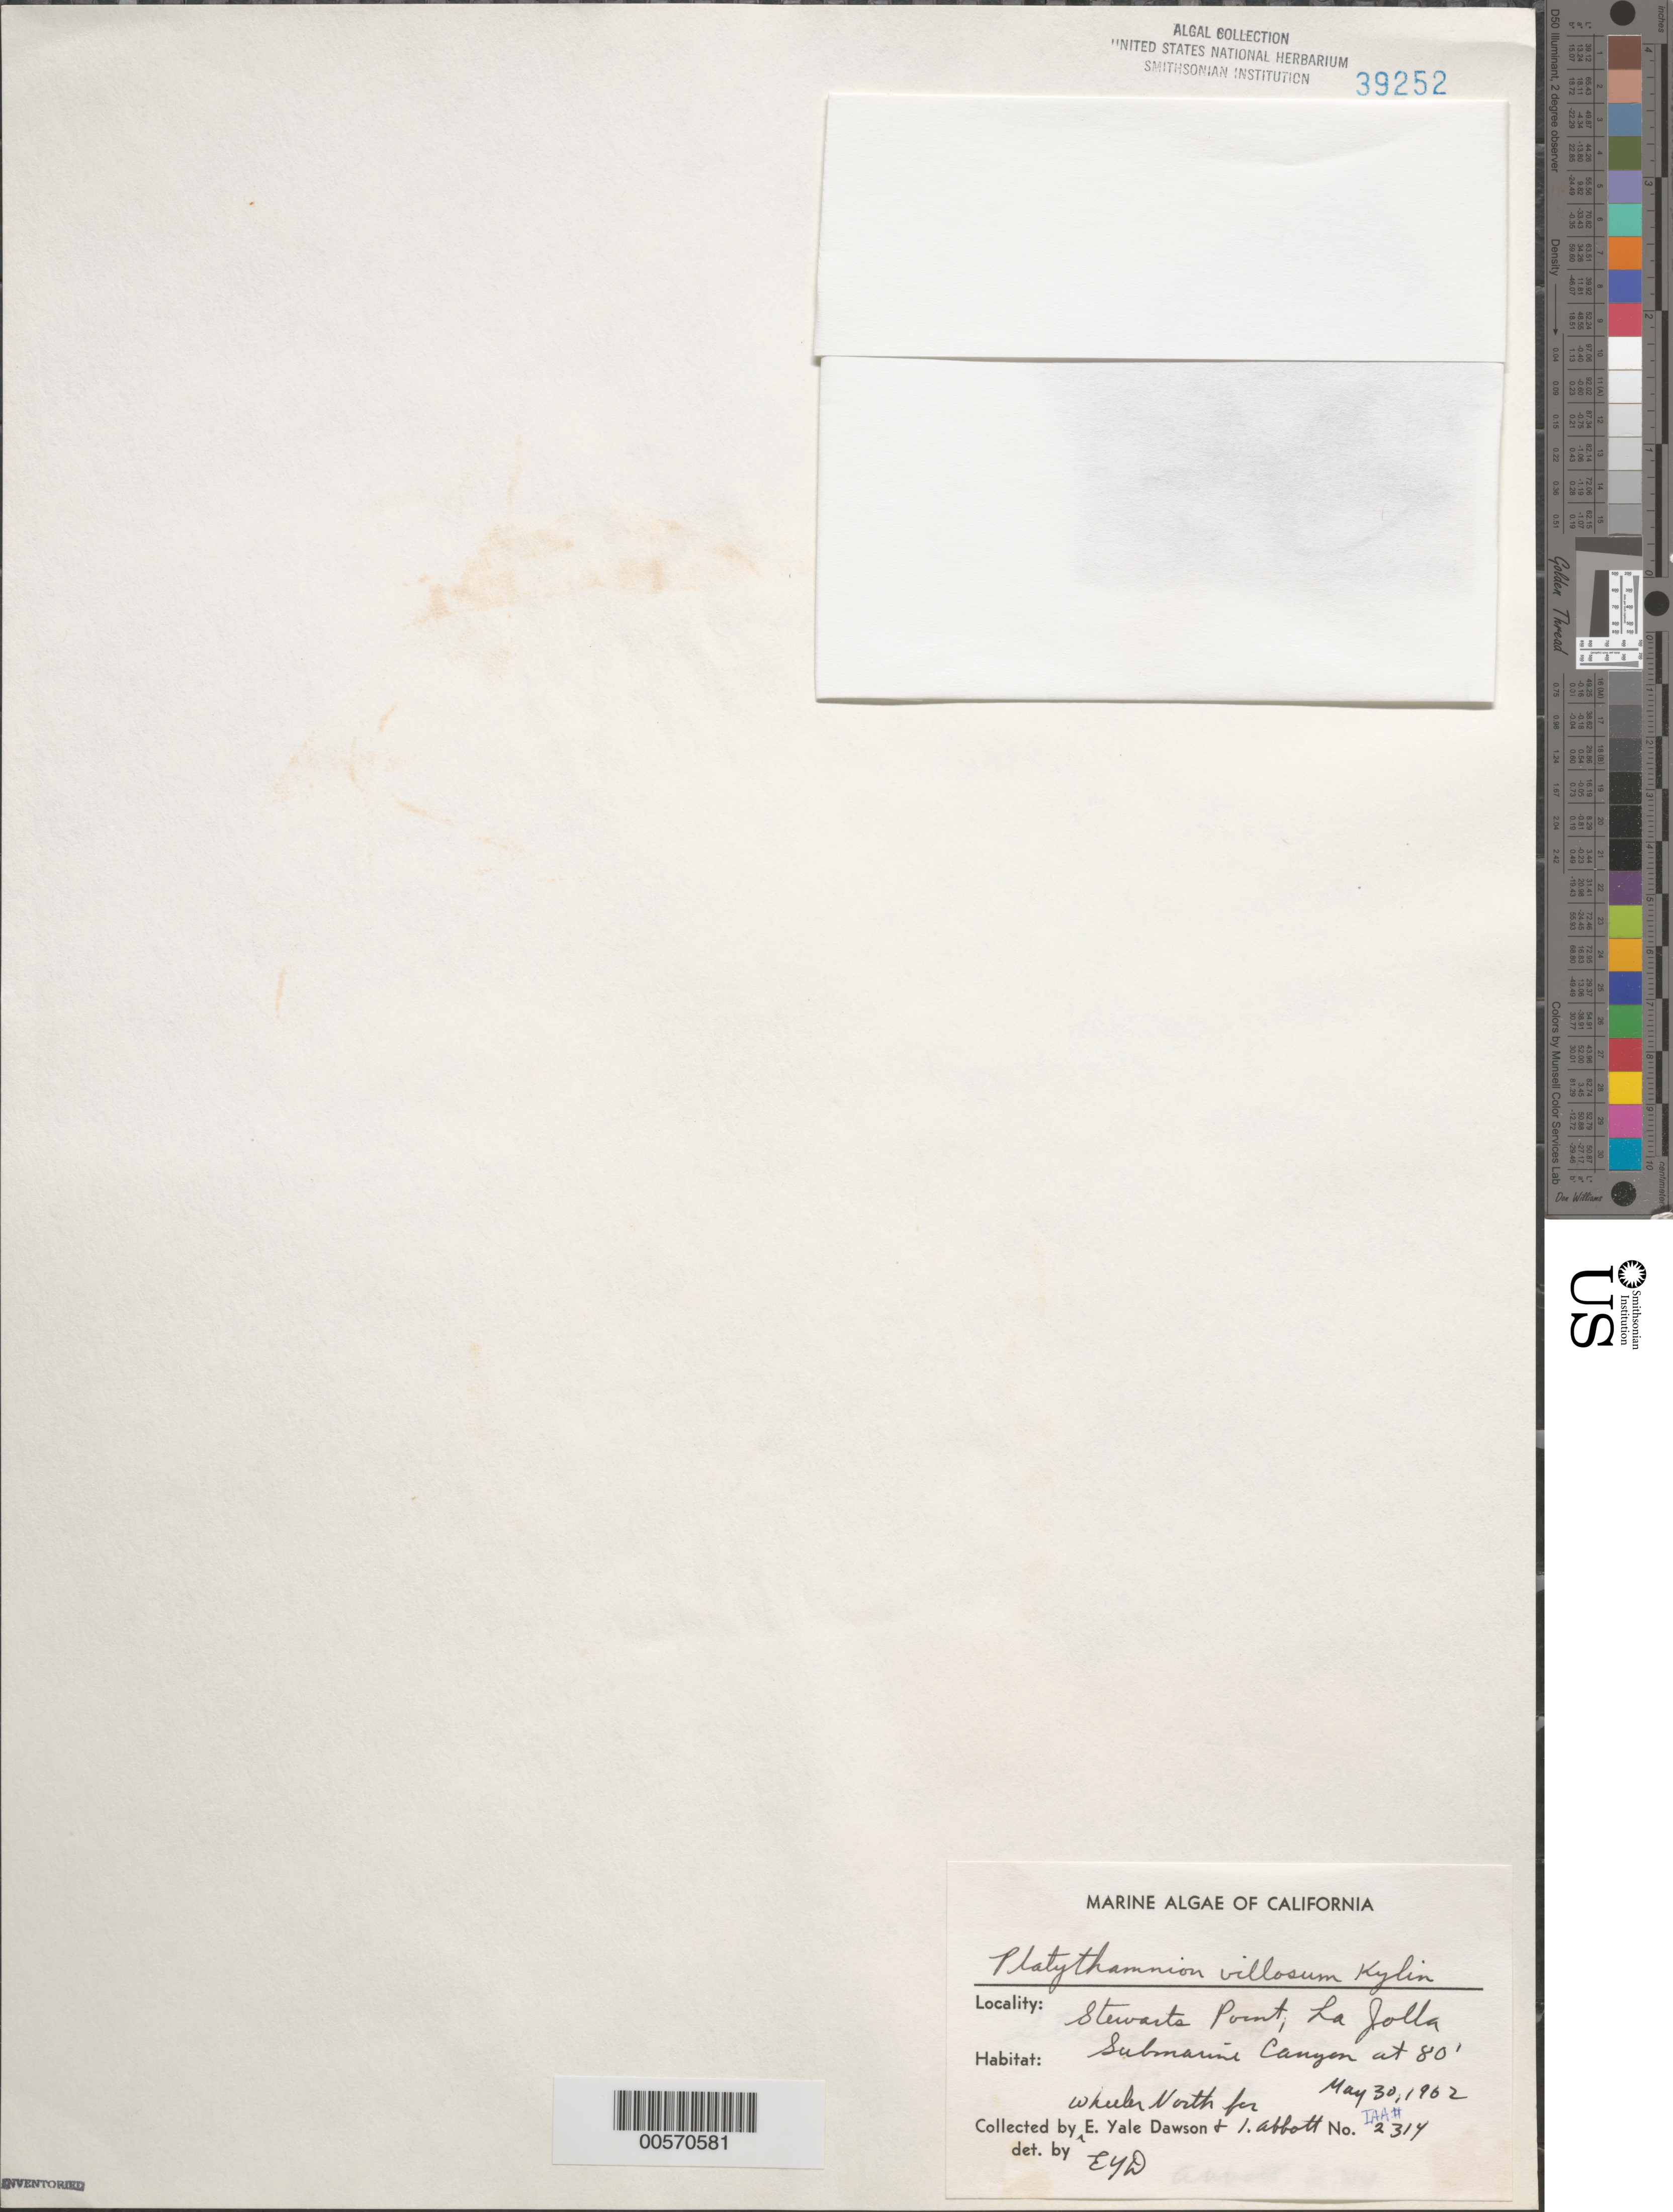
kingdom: Plantae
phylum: Rhodophyta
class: Florideophyceae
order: Ceramiales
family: Ceramiaceae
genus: Pterothamnion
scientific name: Pterothamnion villosum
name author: (Kylin) A. Athanasiadis & G.T.Kraft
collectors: W. North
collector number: IAA 2314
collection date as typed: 30 May 1962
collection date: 1962-05-30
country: United States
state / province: California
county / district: San Diego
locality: Stewart's Point, La Jolla Submarine Canyon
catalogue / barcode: US 39252